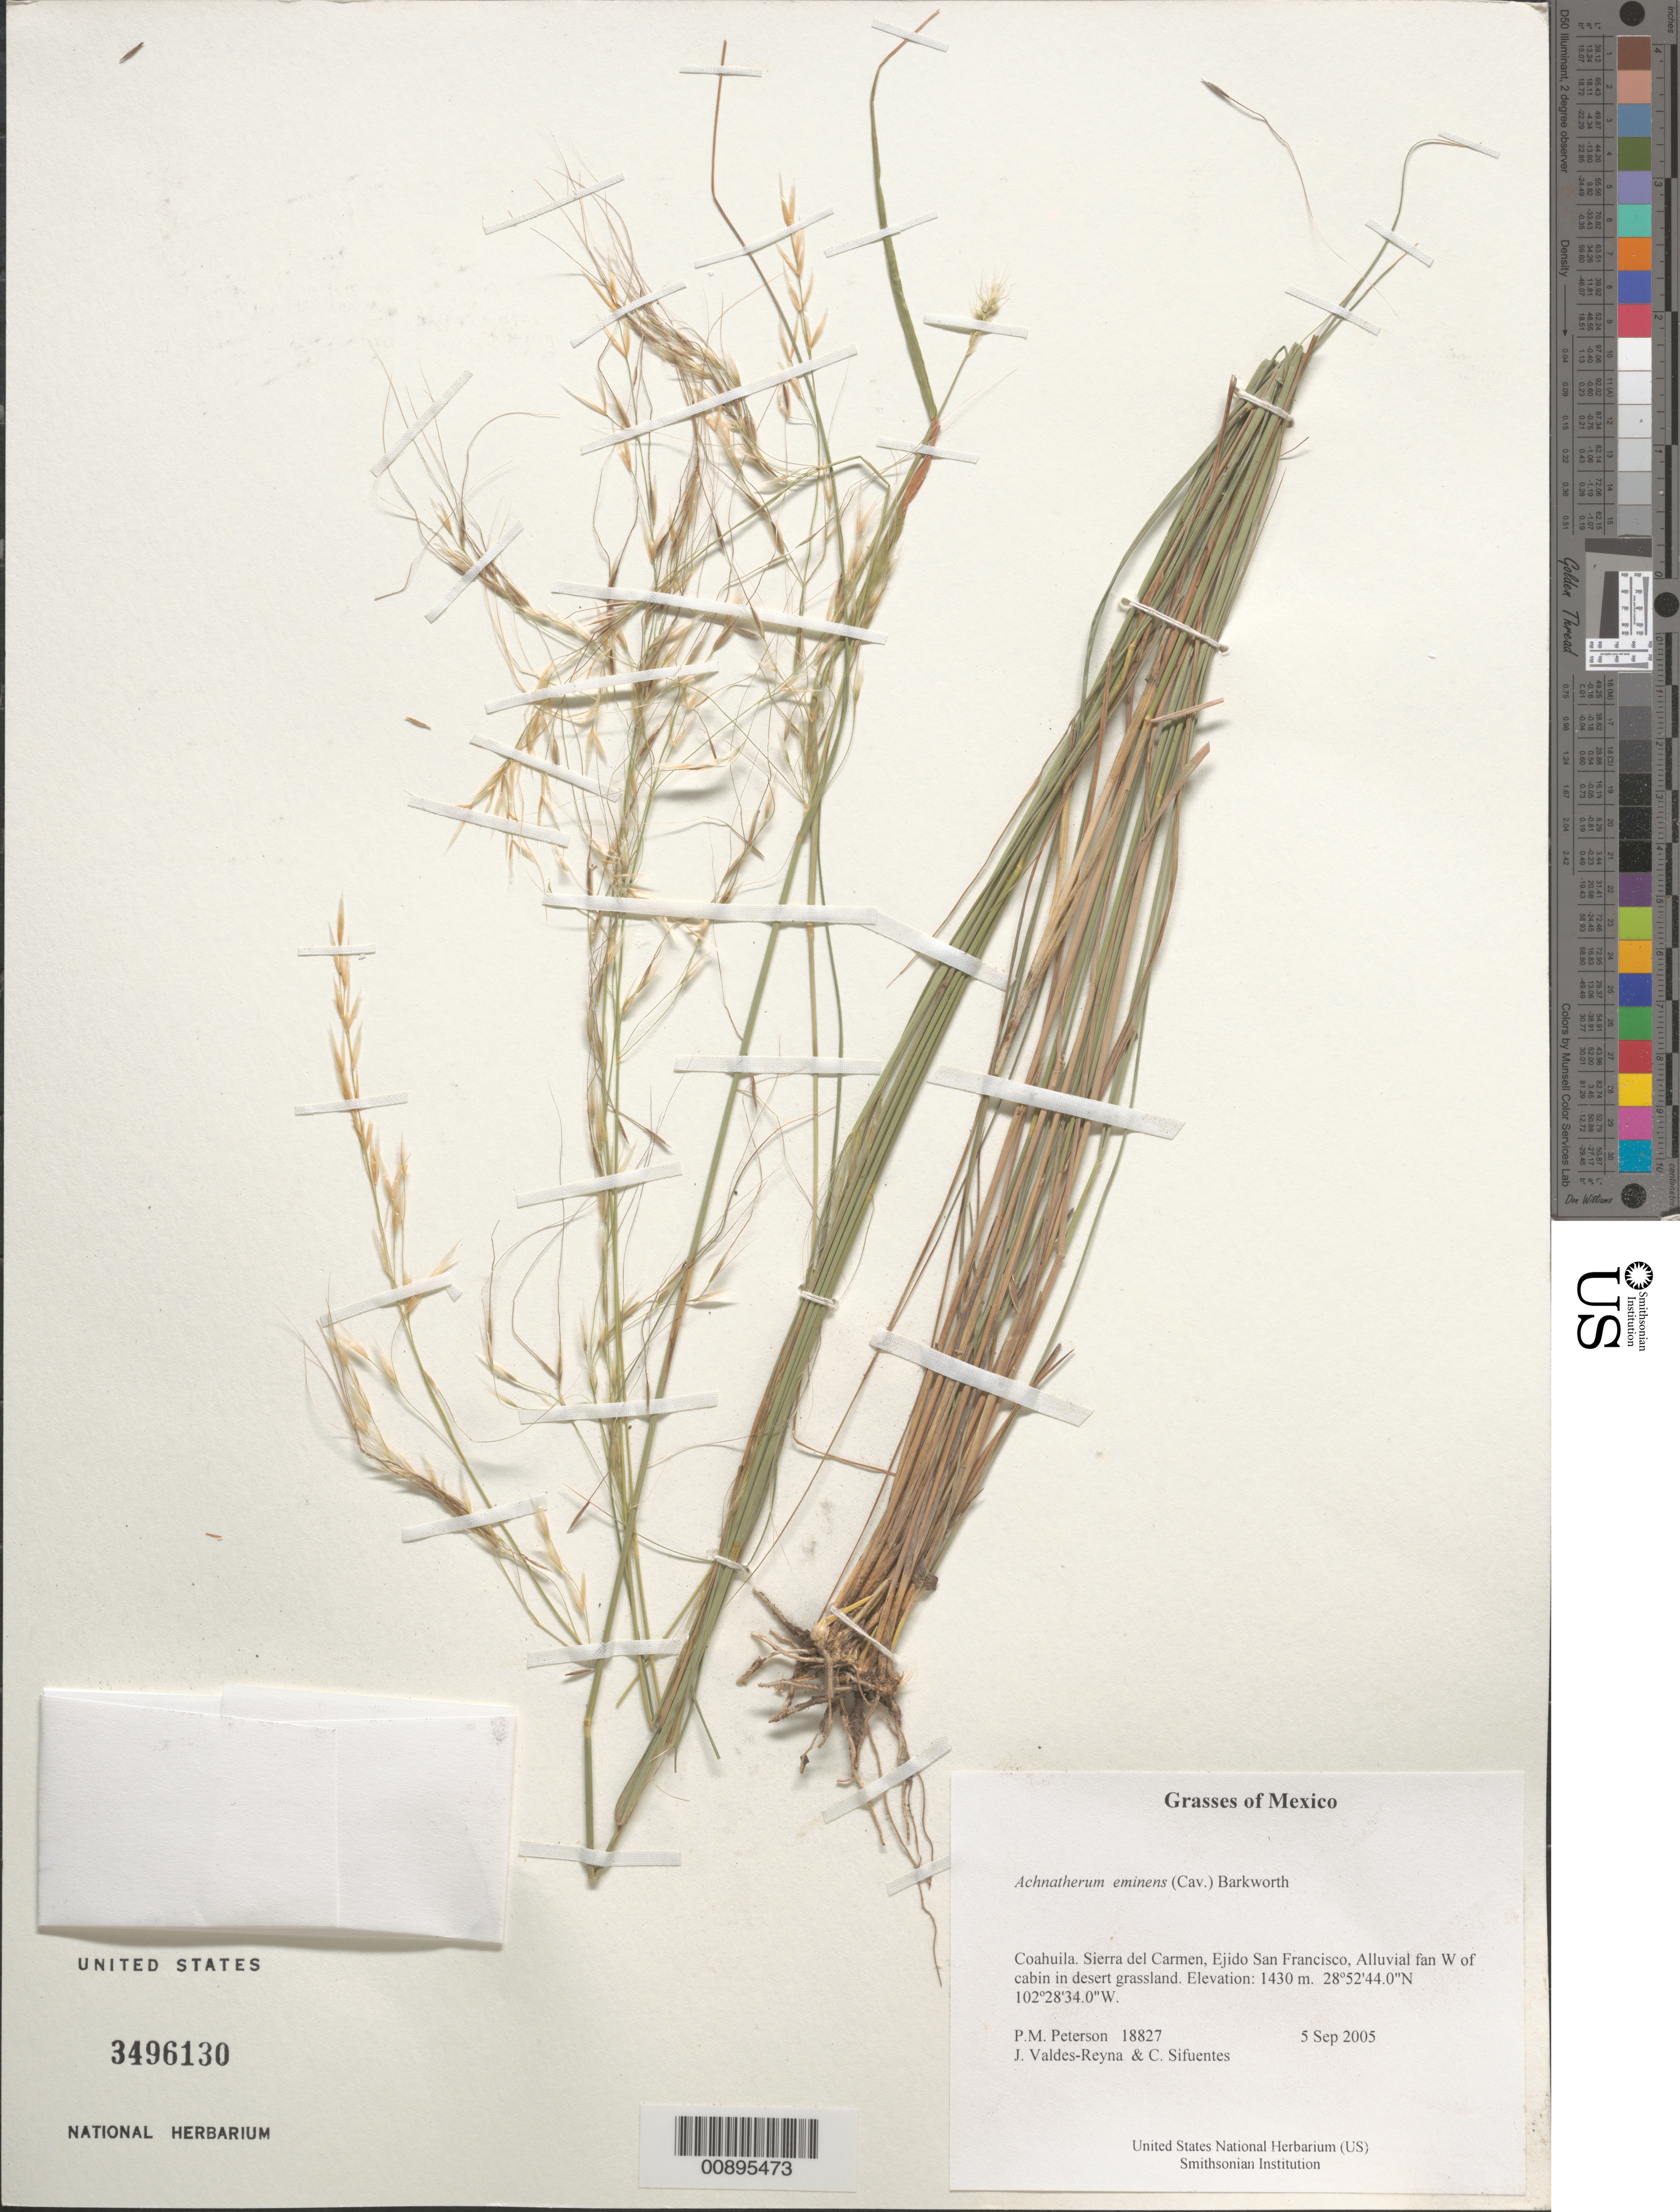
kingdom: Plantae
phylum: Tracheophyta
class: Liliopsida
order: Poales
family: Poaceae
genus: Pseudoeriocoma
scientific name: Pseudoeriocoma eminens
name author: (Cav.) Romasch.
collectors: P. M. Peterson, J. Valdés-Reyna & C. Sifuentes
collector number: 18827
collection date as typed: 05 Sep 2005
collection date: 2005-09-05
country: Mexico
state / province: Coahuila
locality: Sierra del Carmen, Ejido San Francisco, Alluvial fan W of cabin in desert grassland.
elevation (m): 1430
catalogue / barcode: US 3496130